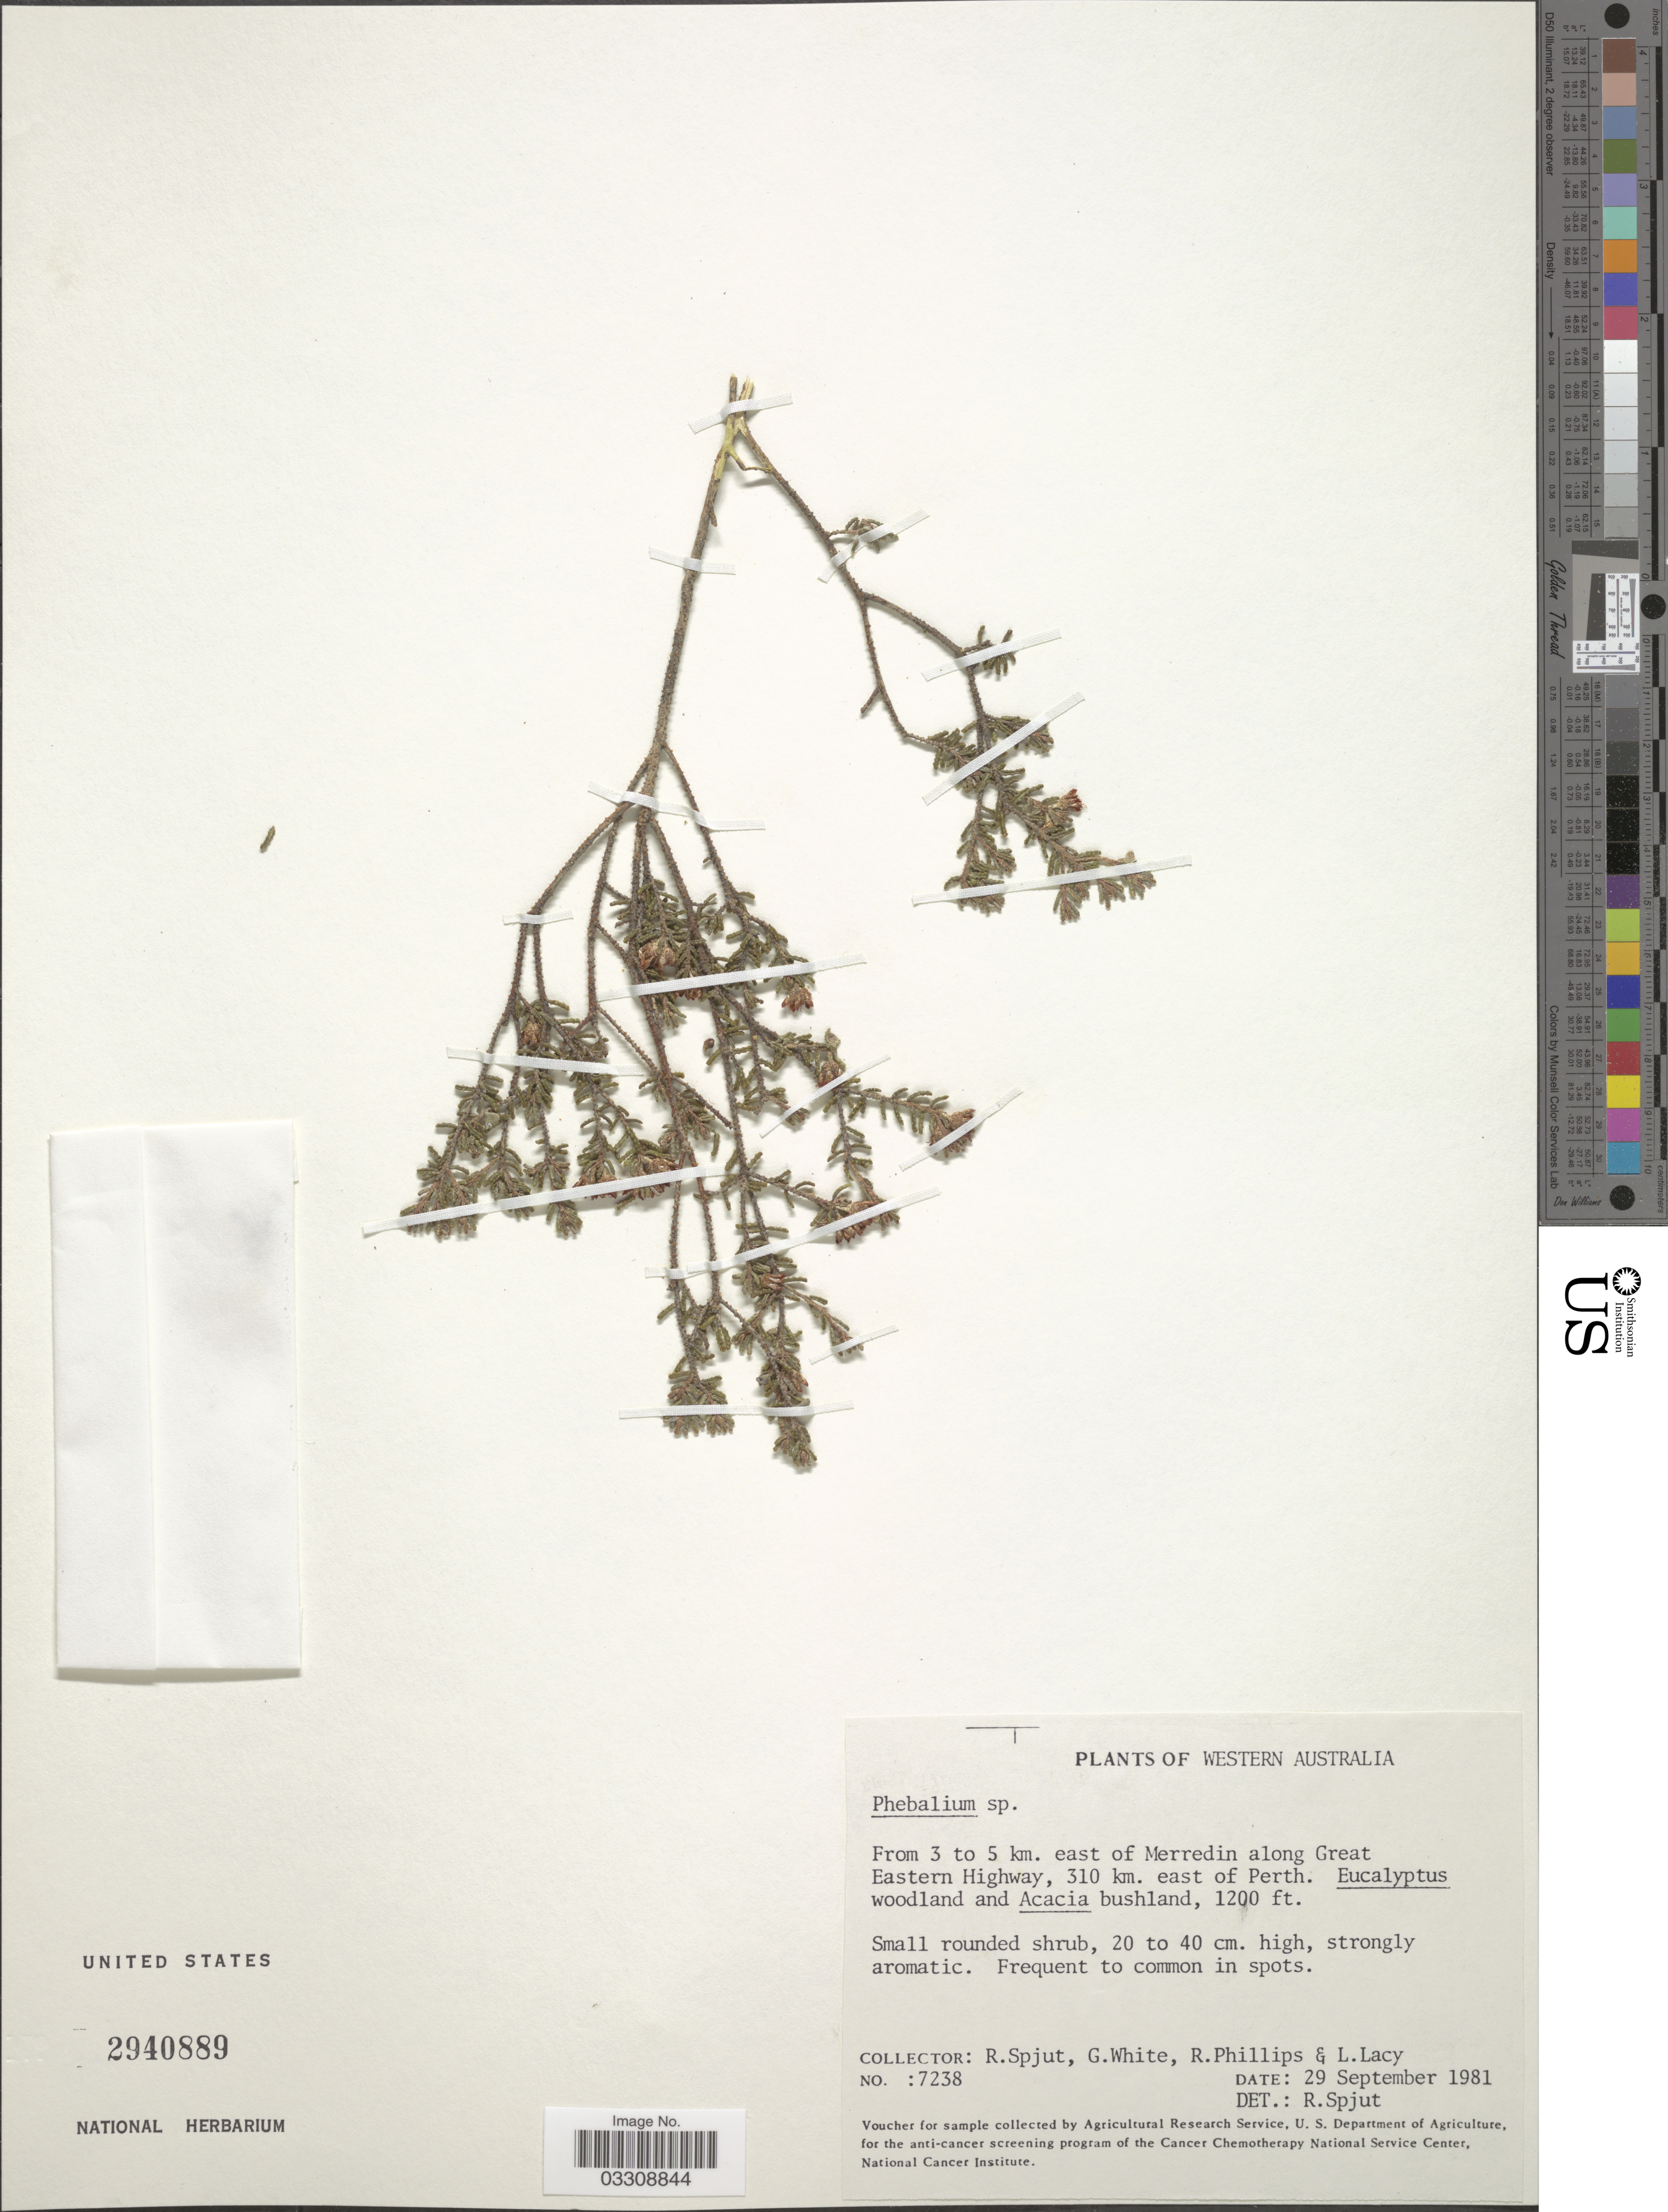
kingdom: Plantae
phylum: Tracheophyta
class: Magnoliopsida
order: Sapindales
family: Rutaceae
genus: Phebalium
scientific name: Phebalium sp.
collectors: R. Spjut, G. White, R. Phillips & L. Lacy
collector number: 7238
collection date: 1981-09-29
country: Australia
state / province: Western Australia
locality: From 3 to 5 km. east of Merredin along Great Eastern Highway, 310 km. east of Perth.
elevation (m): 366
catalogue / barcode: US 2940889